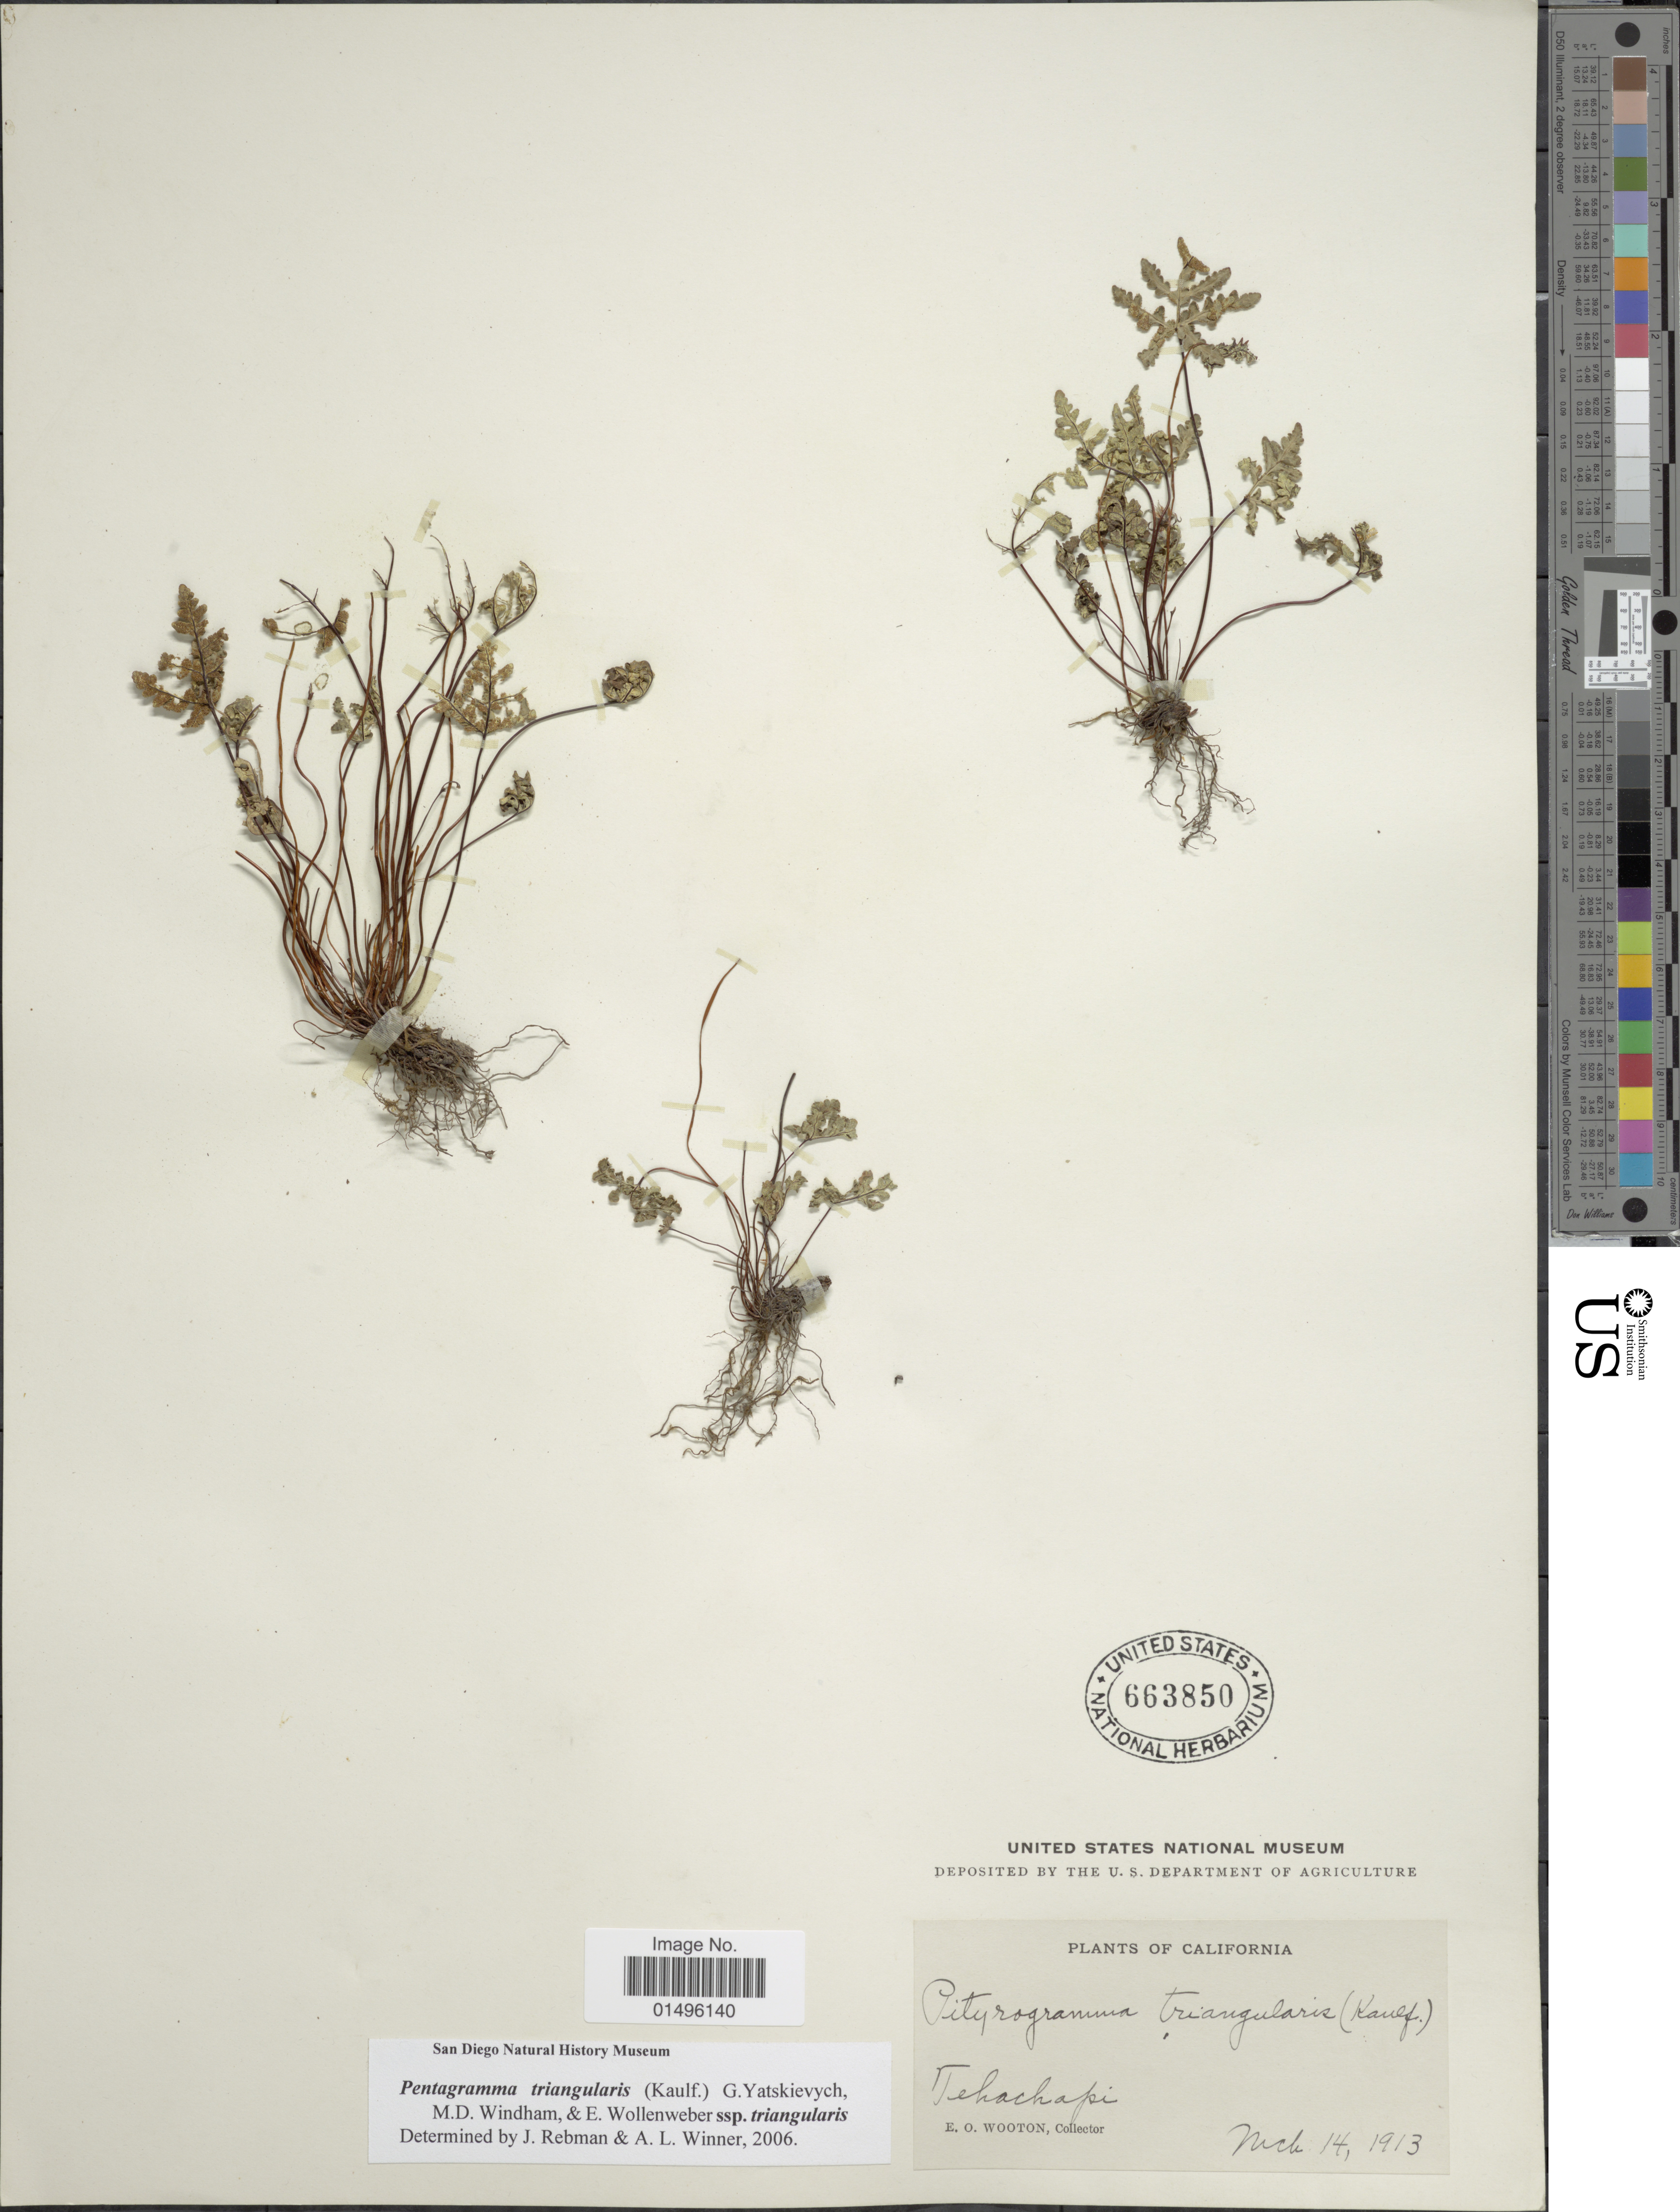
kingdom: Plantae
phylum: Tracheophyta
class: Polypodiopsida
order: Polypodiales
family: Pteridaceae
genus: Pentagramma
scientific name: Pentagramma triangularis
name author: (Kaulf.) Yatsk. et al.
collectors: E. O. Wooton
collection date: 1913-03-14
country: United States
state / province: California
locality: Tehachapi.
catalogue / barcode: US 663850